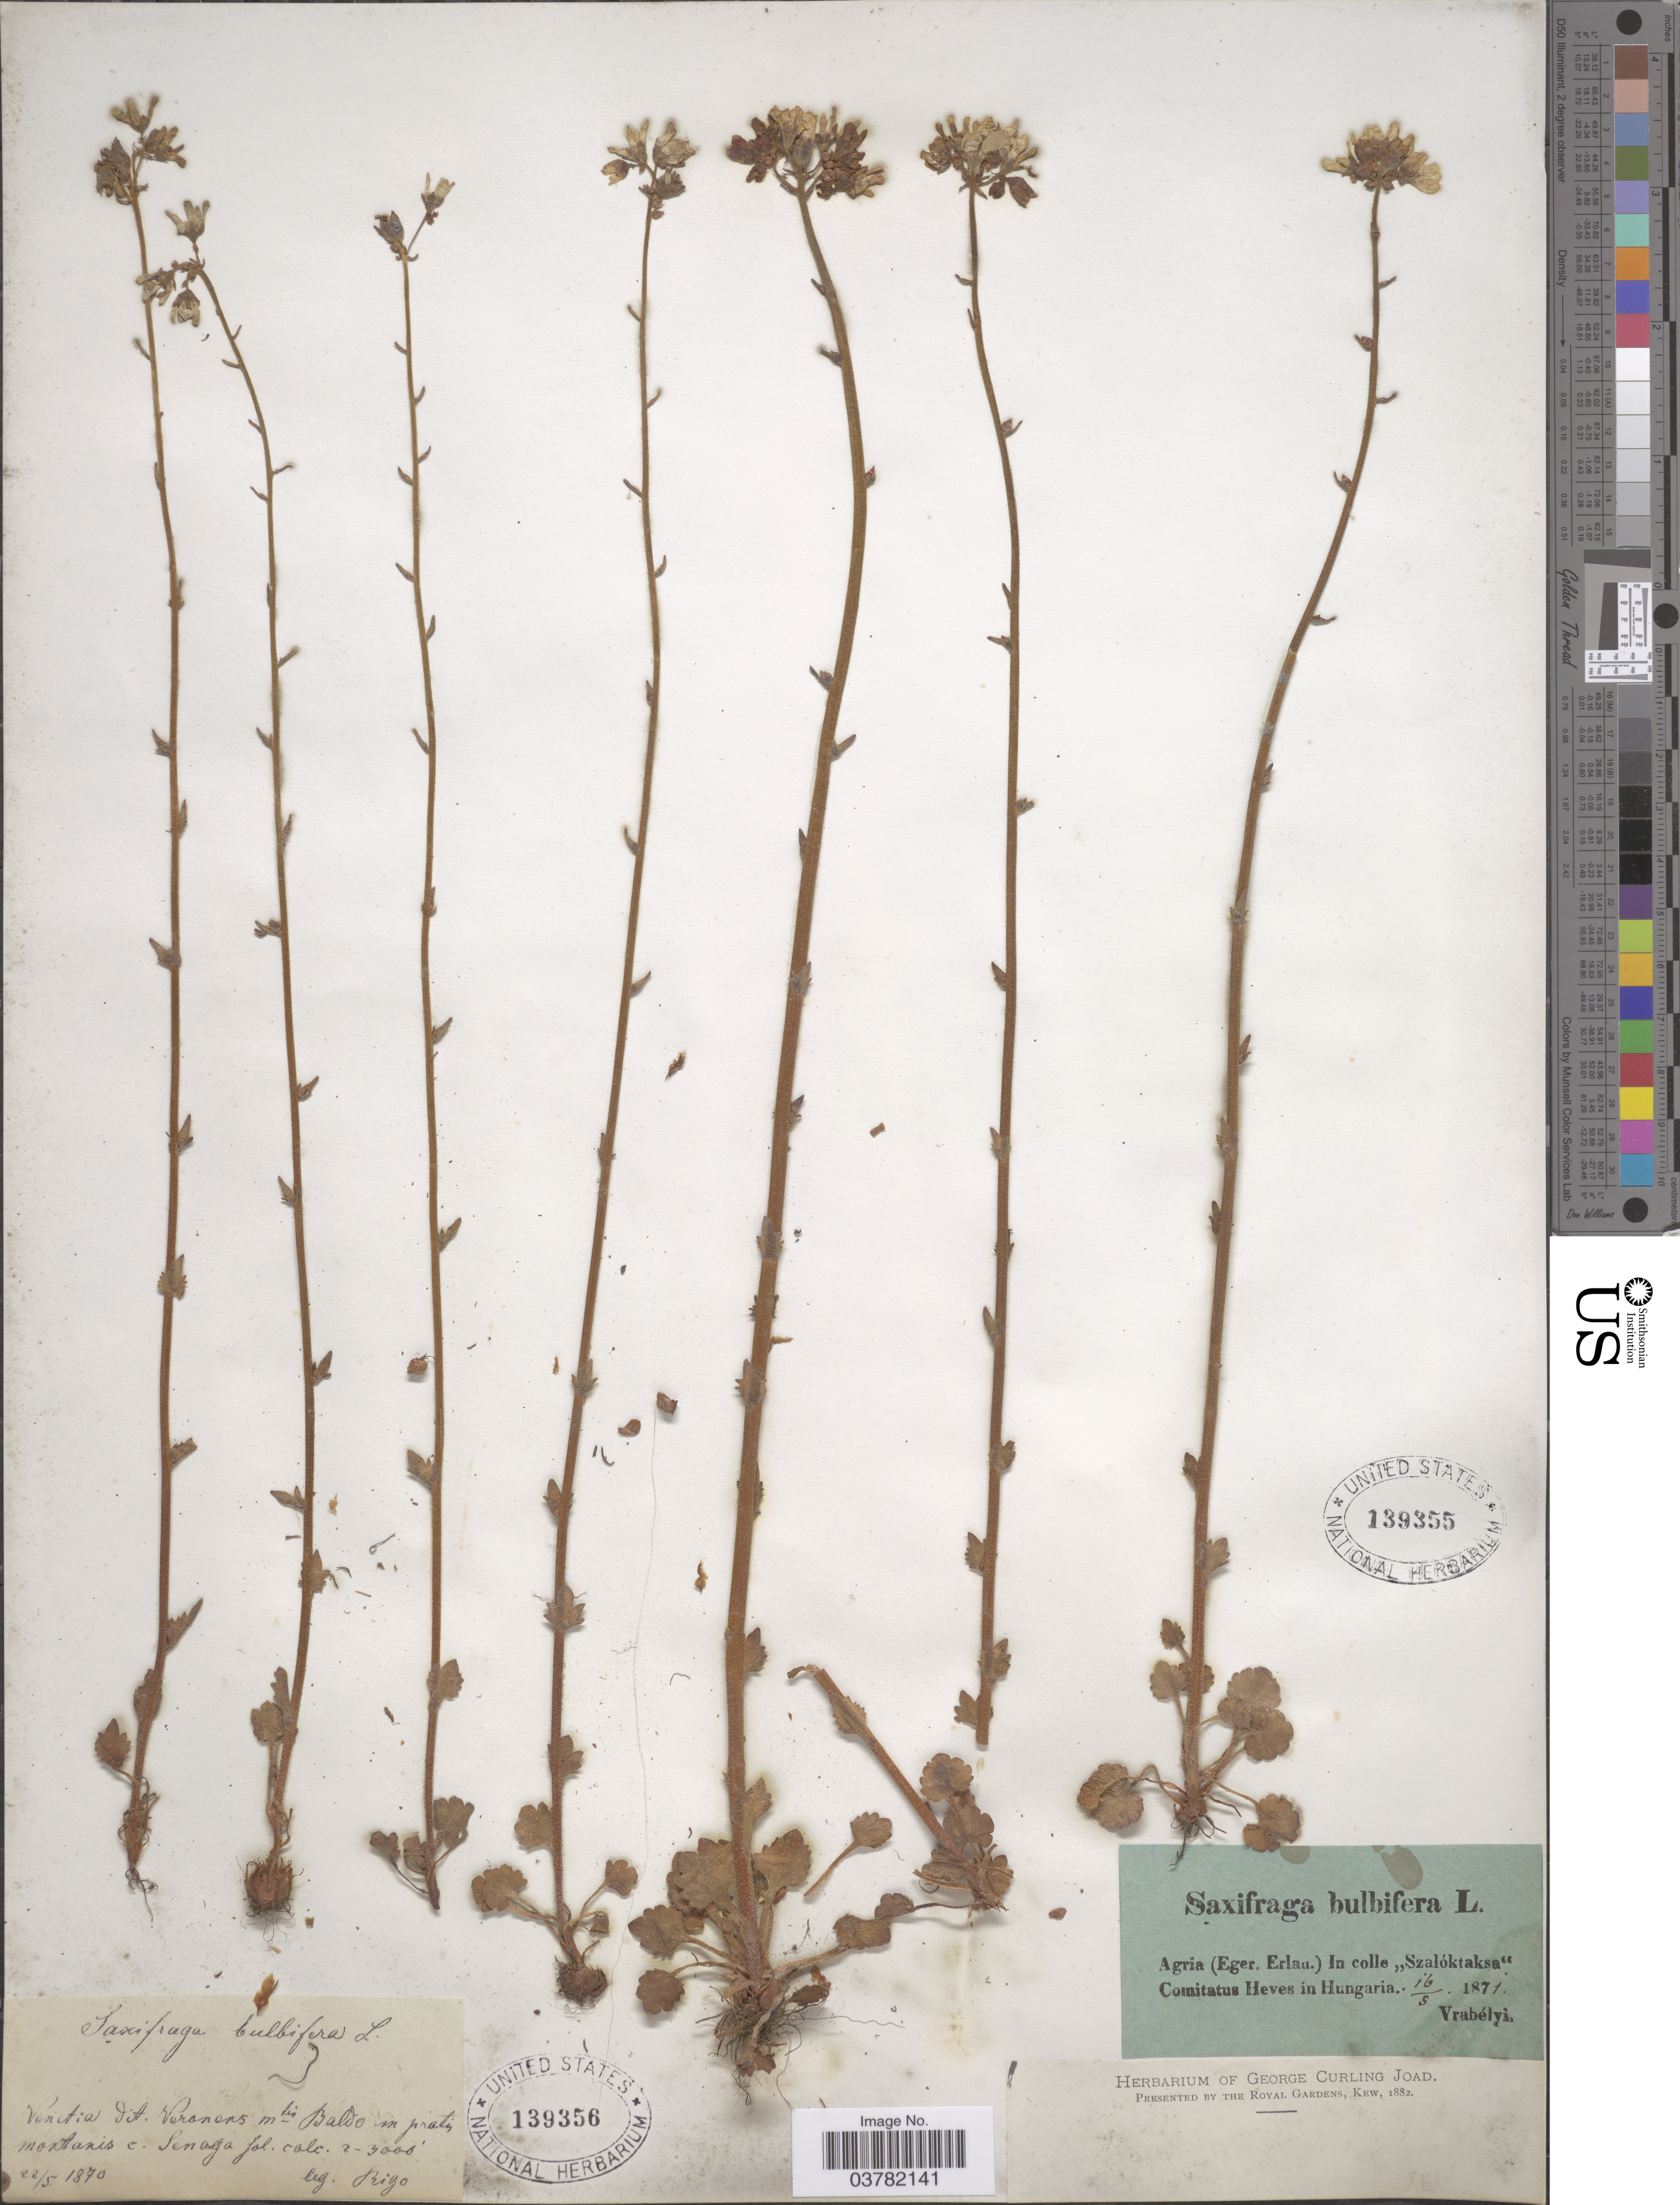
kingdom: Plantae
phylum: Tracheophyta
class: Magnoliopsida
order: Saxifragales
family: Saxifragaceae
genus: Saxifraga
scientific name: Saxifraga bulbifera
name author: L.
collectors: Vrabélyi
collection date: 1871-05-16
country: Hungary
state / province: Heves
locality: Comitatus Heves in Hungaria.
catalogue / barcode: US 139355-2